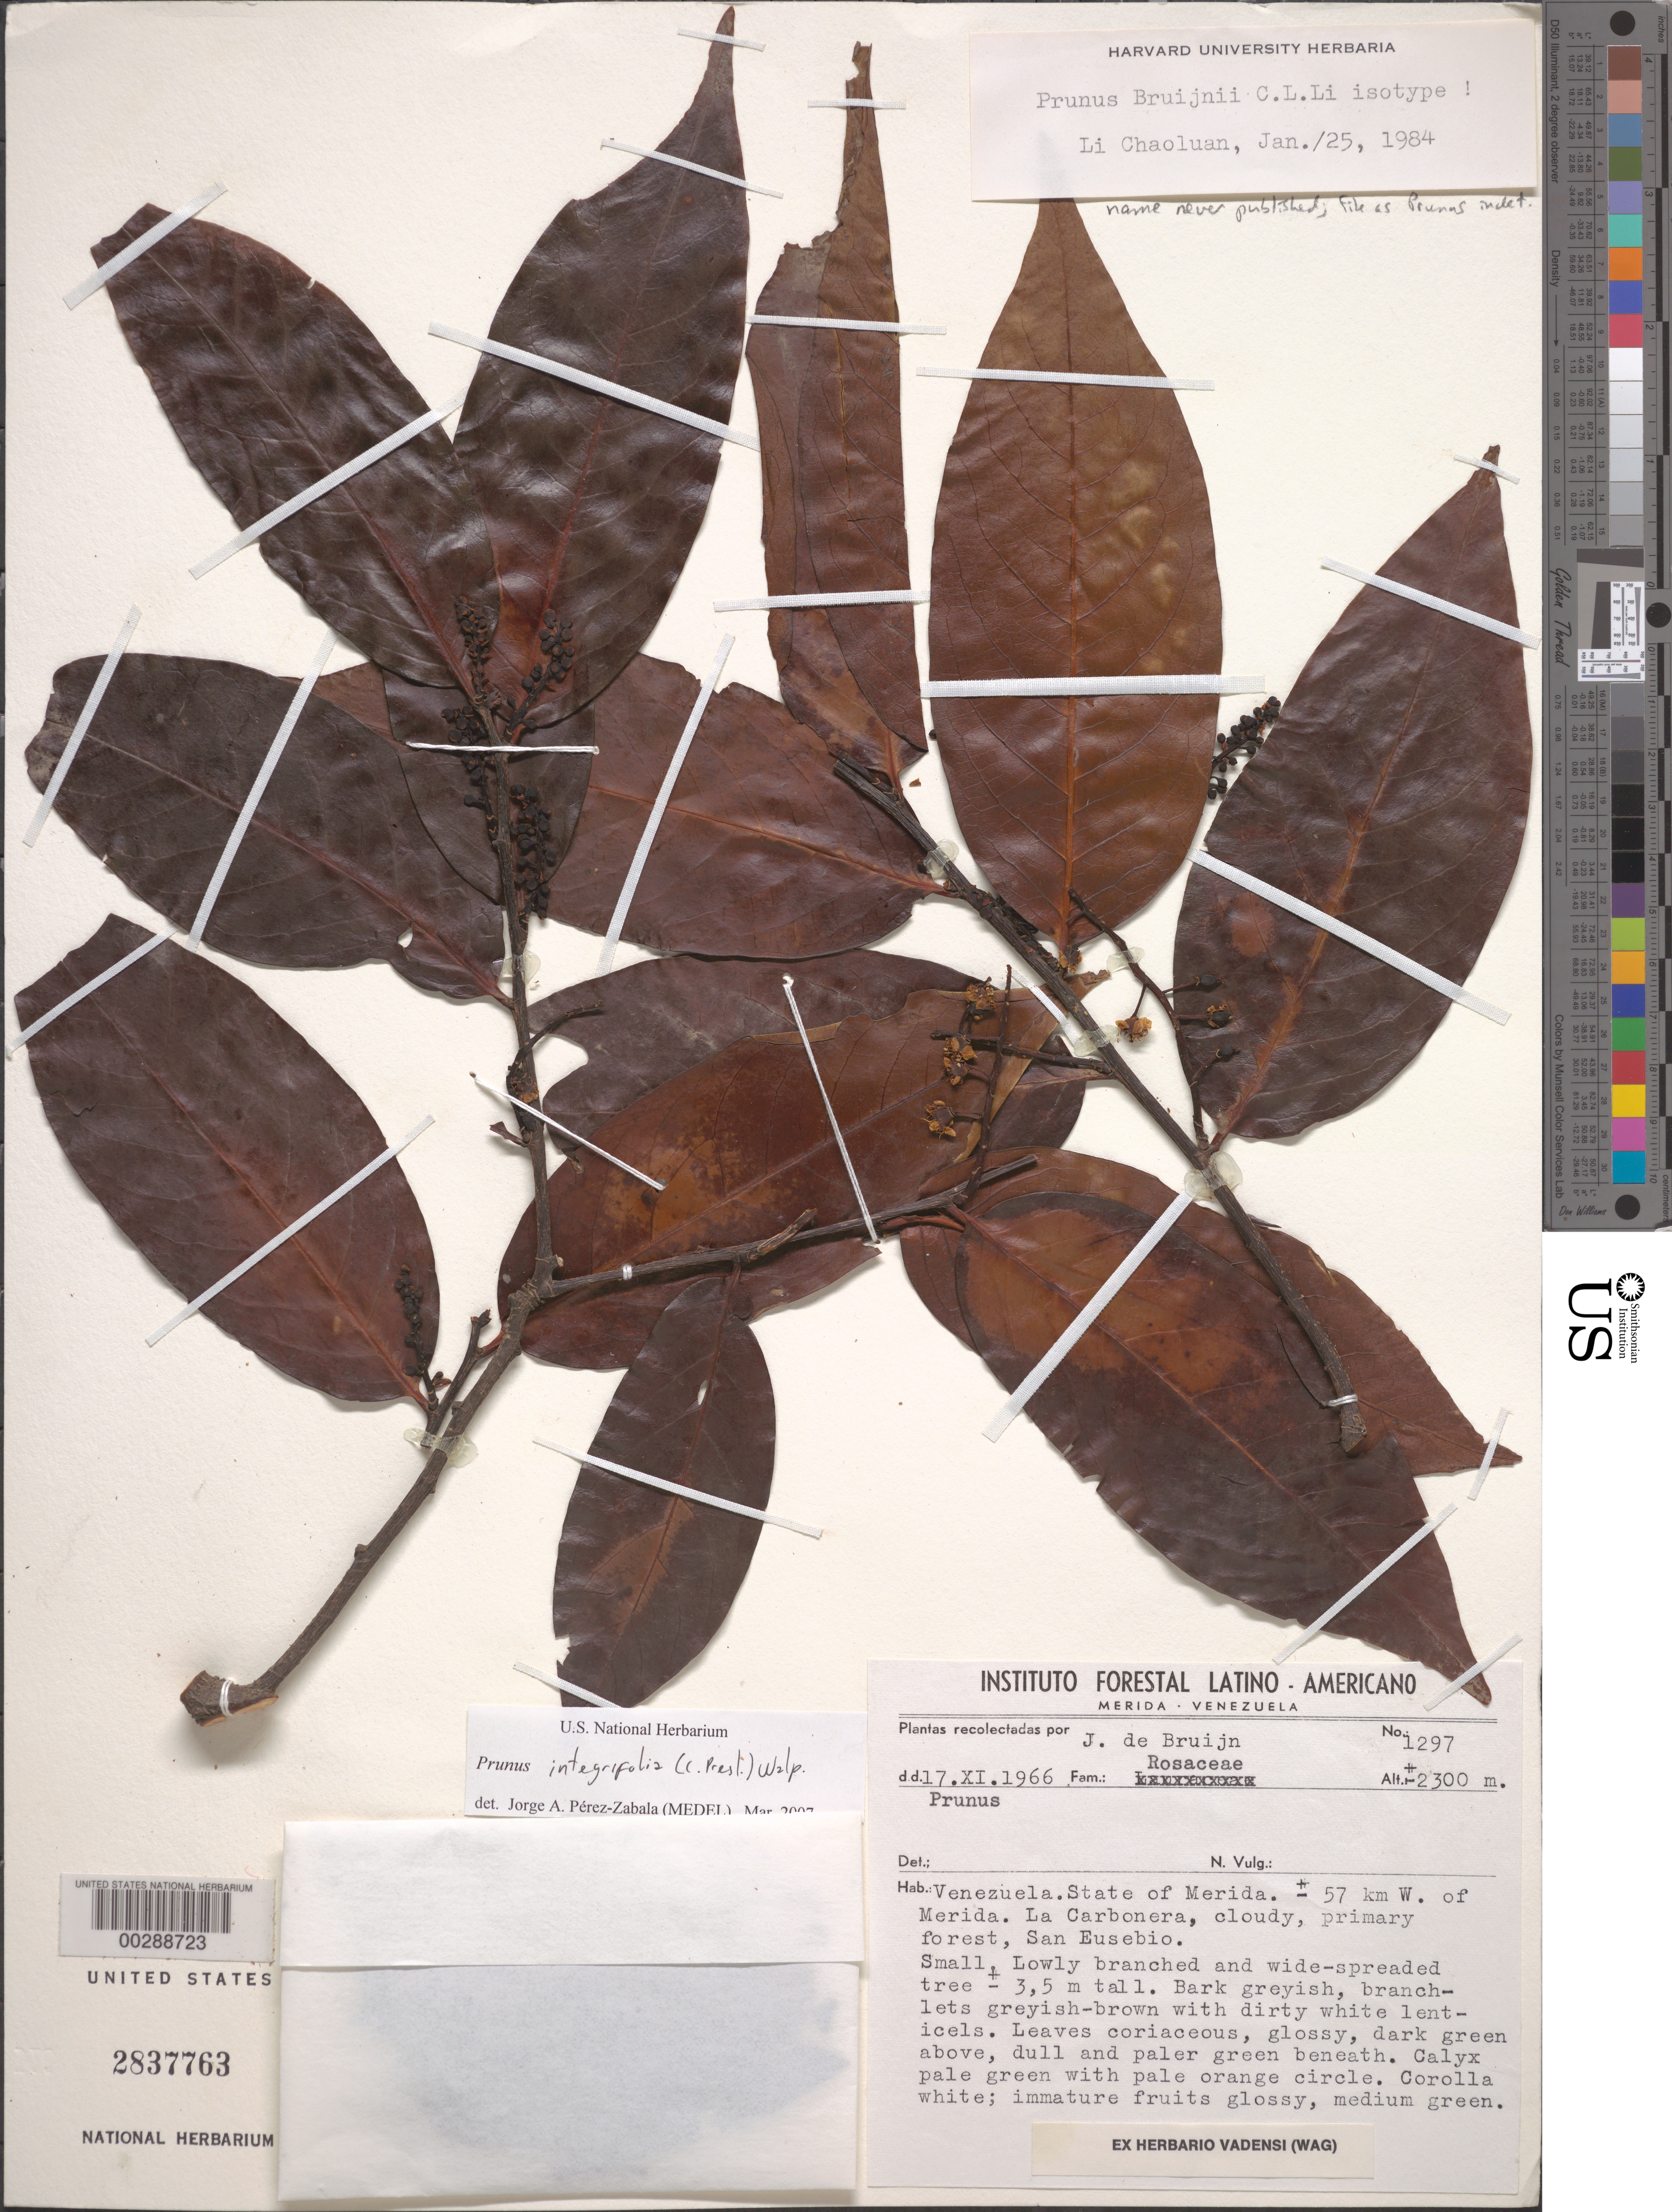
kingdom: Plantae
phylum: Tracheophyta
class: Magnoliopsida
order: Rosales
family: Rosaceae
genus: Prunus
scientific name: Prunus sp.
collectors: J. Bruijn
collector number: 1297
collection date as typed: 17 Nov 1966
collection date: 1966-11-17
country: Venezuela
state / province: Mérida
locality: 57 km W of Merida, La Carbonera, San Eusebio.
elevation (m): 690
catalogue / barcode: US 2837763